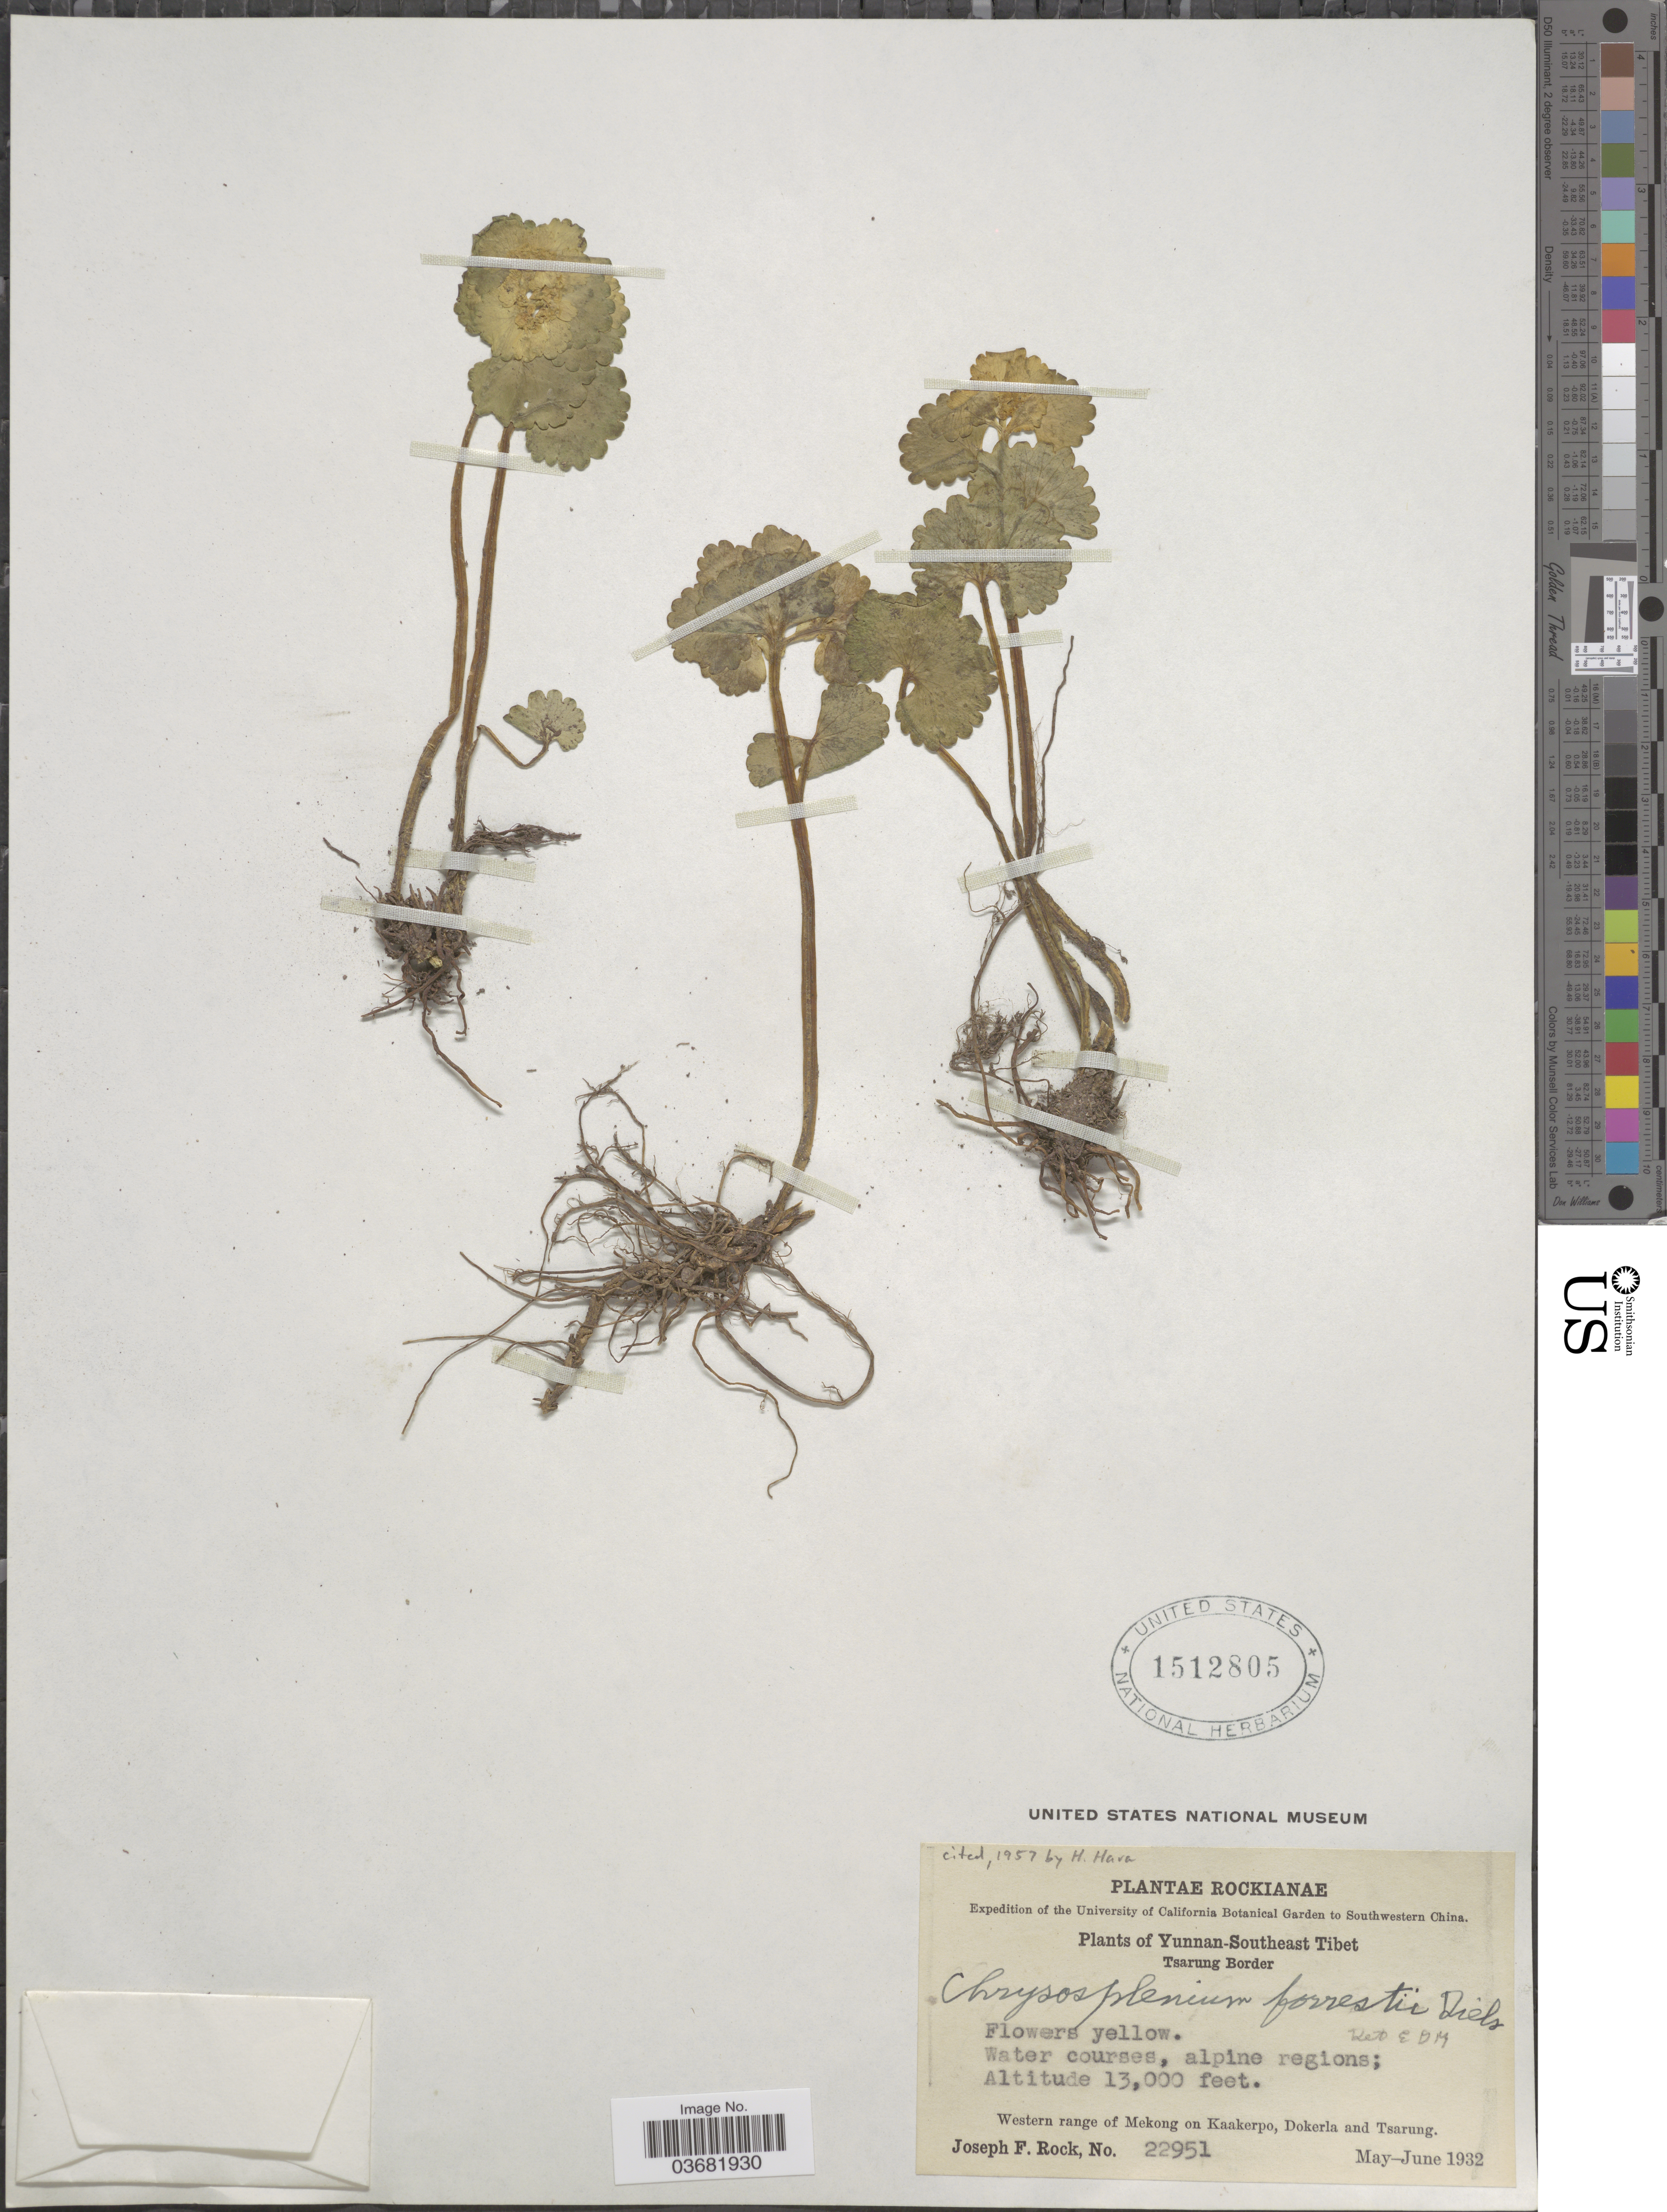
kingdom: Plantae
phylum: Tracheophyta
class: Magnoliopsida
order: Saxifragales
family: Saxifragaceae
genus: Chrysosplenium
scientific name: Chrysosplenium forrestii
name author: Diels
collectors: J. F. Rock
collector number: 22951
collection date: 1932-05/1932-06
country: China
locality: Expedition of the University of California Botanical Garden to Southwestern China. Yunnan-Southeast Tibet. Tsarung Border. Western range of Mekong on Kaakerpo, Dokerla and Tsarung.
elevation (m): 3962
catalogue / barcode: US 1512805